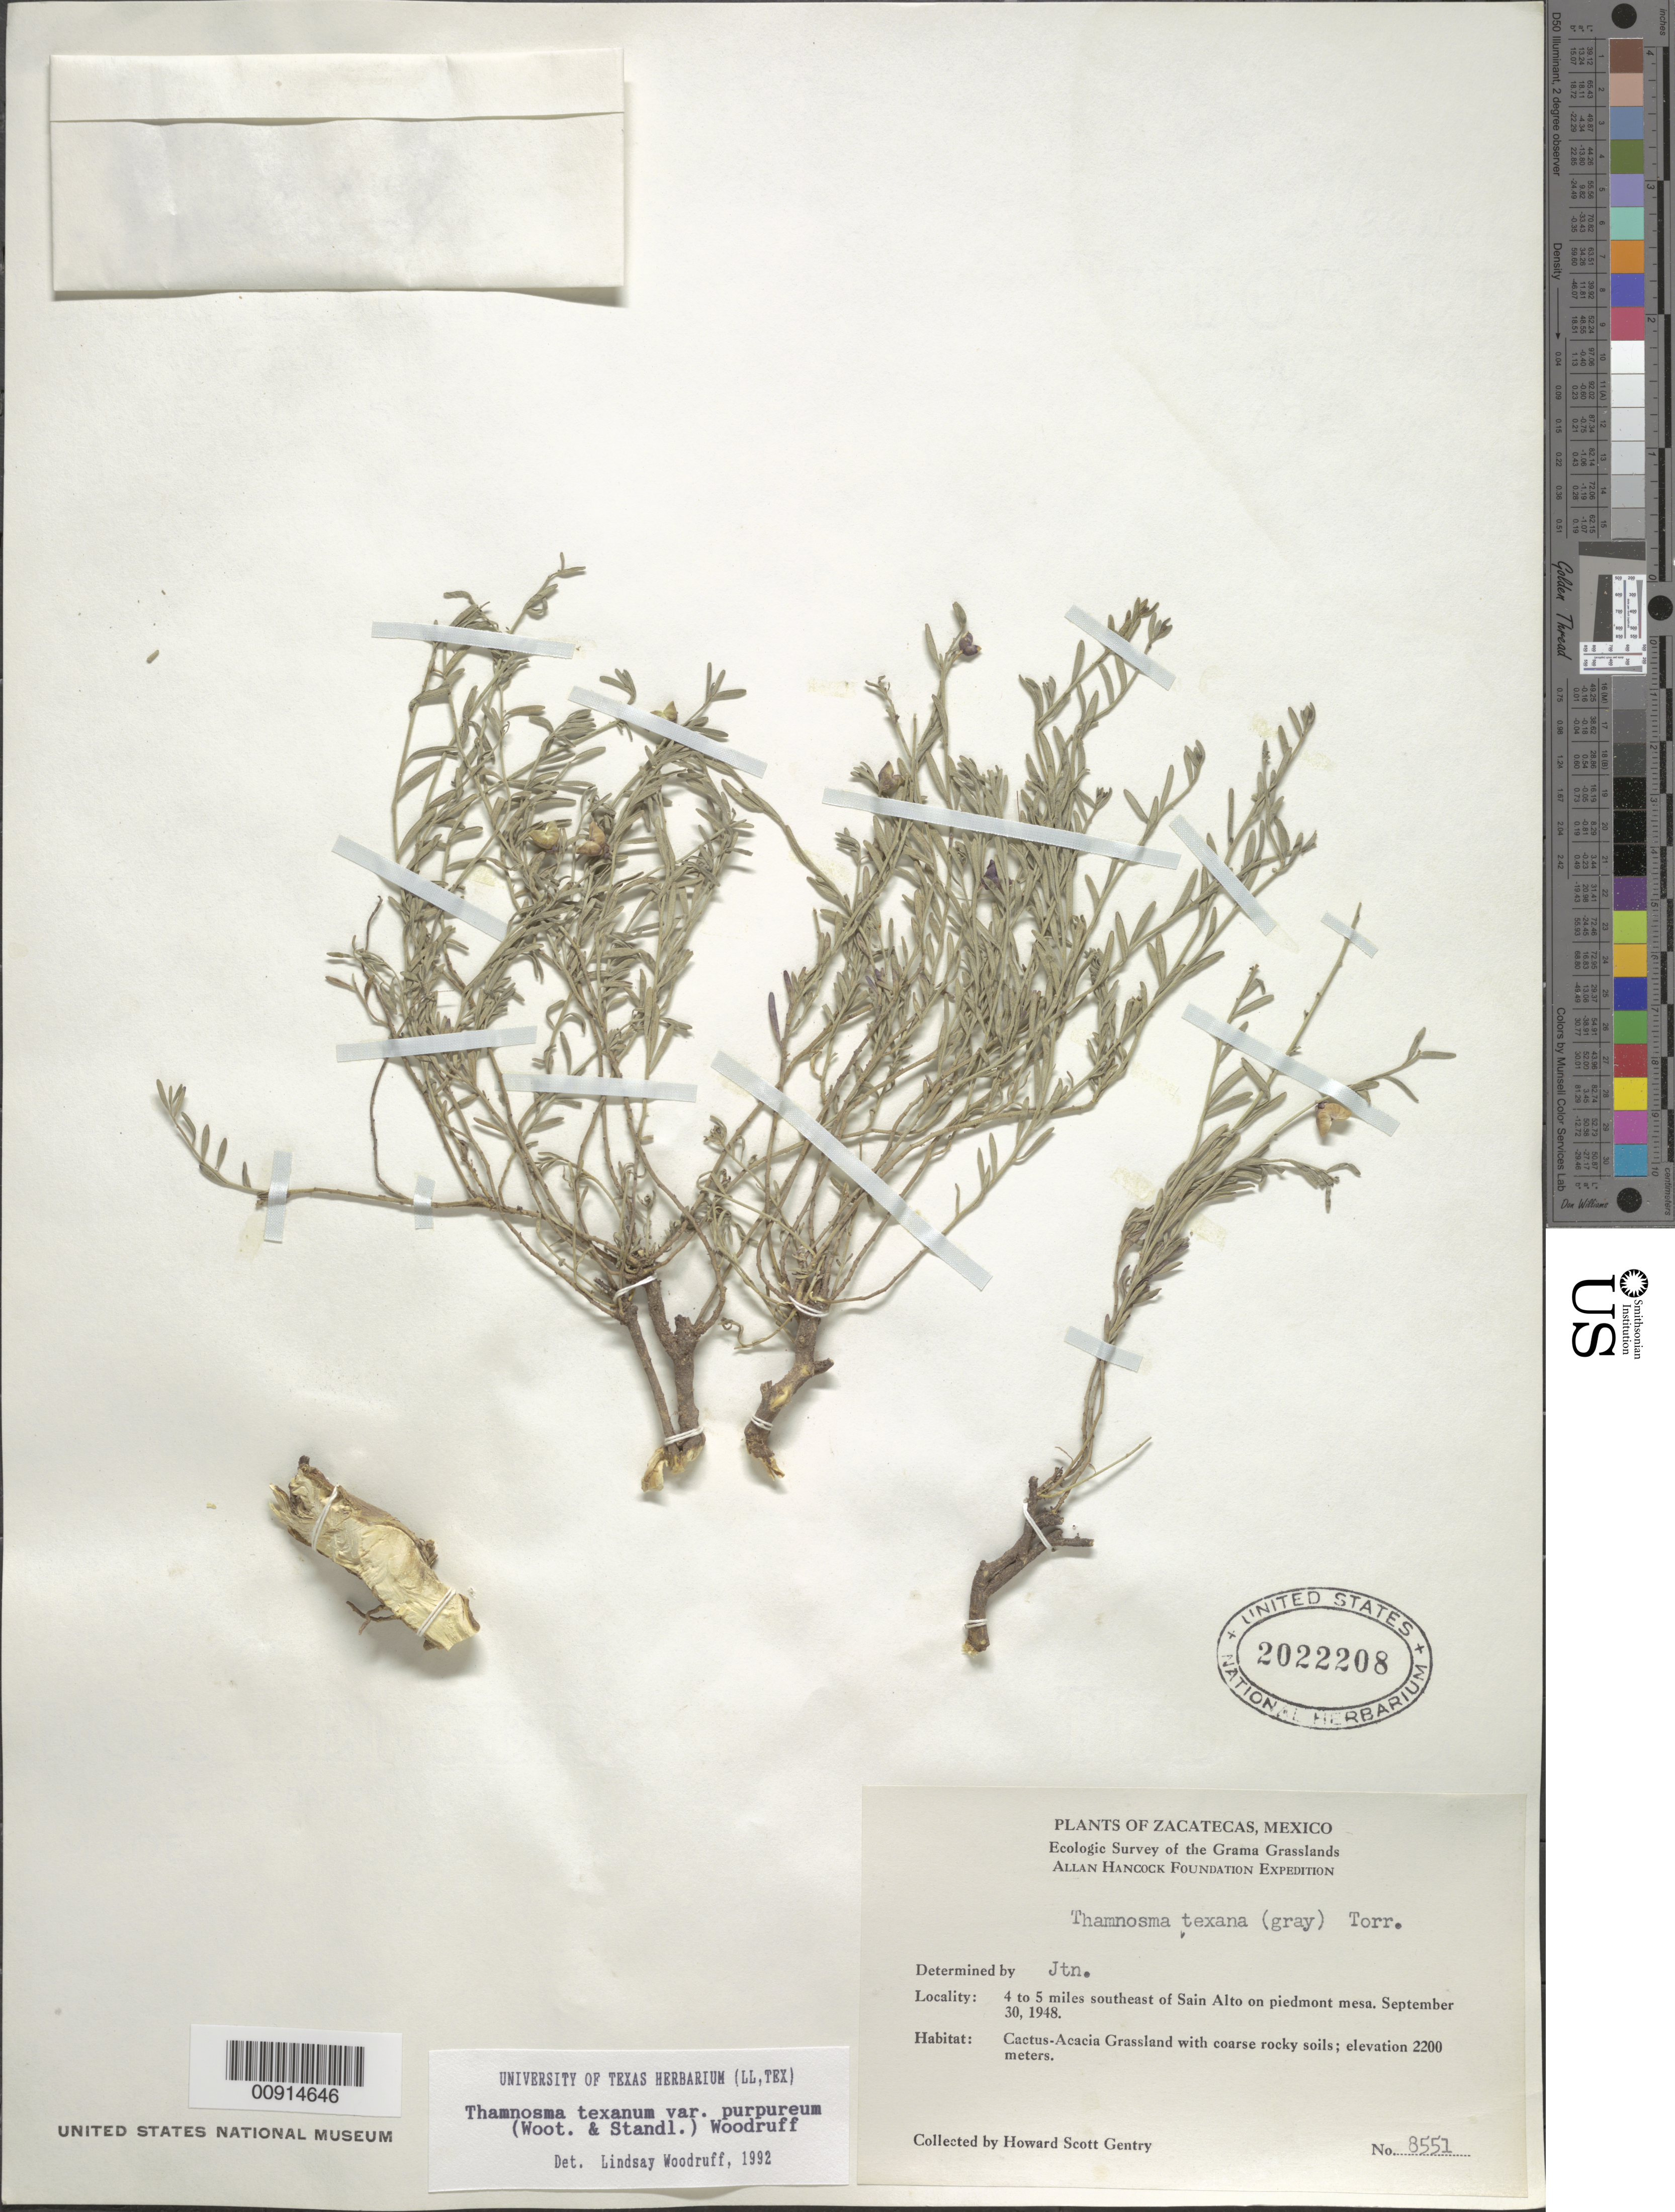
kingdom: Plantae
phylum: Tracheophyta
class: Magnoliopsida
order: Sapindales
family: Rutaceae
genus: Thamnosma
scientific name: Thamnosma texana var. purpurea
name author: (Wooton & Standl.) Woodruff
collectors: H. S. Gentry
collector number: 8551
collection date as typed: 30 Sep 1948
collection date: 1948-09-30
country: Mexico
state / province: Zacatecas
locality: Zacatecas: 4 to 5 miles southeast of Sain Alto.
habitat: On piedmont mesa. Cactus-Acacia Grassland with coarse rocky soils.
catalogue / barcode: US 2022208